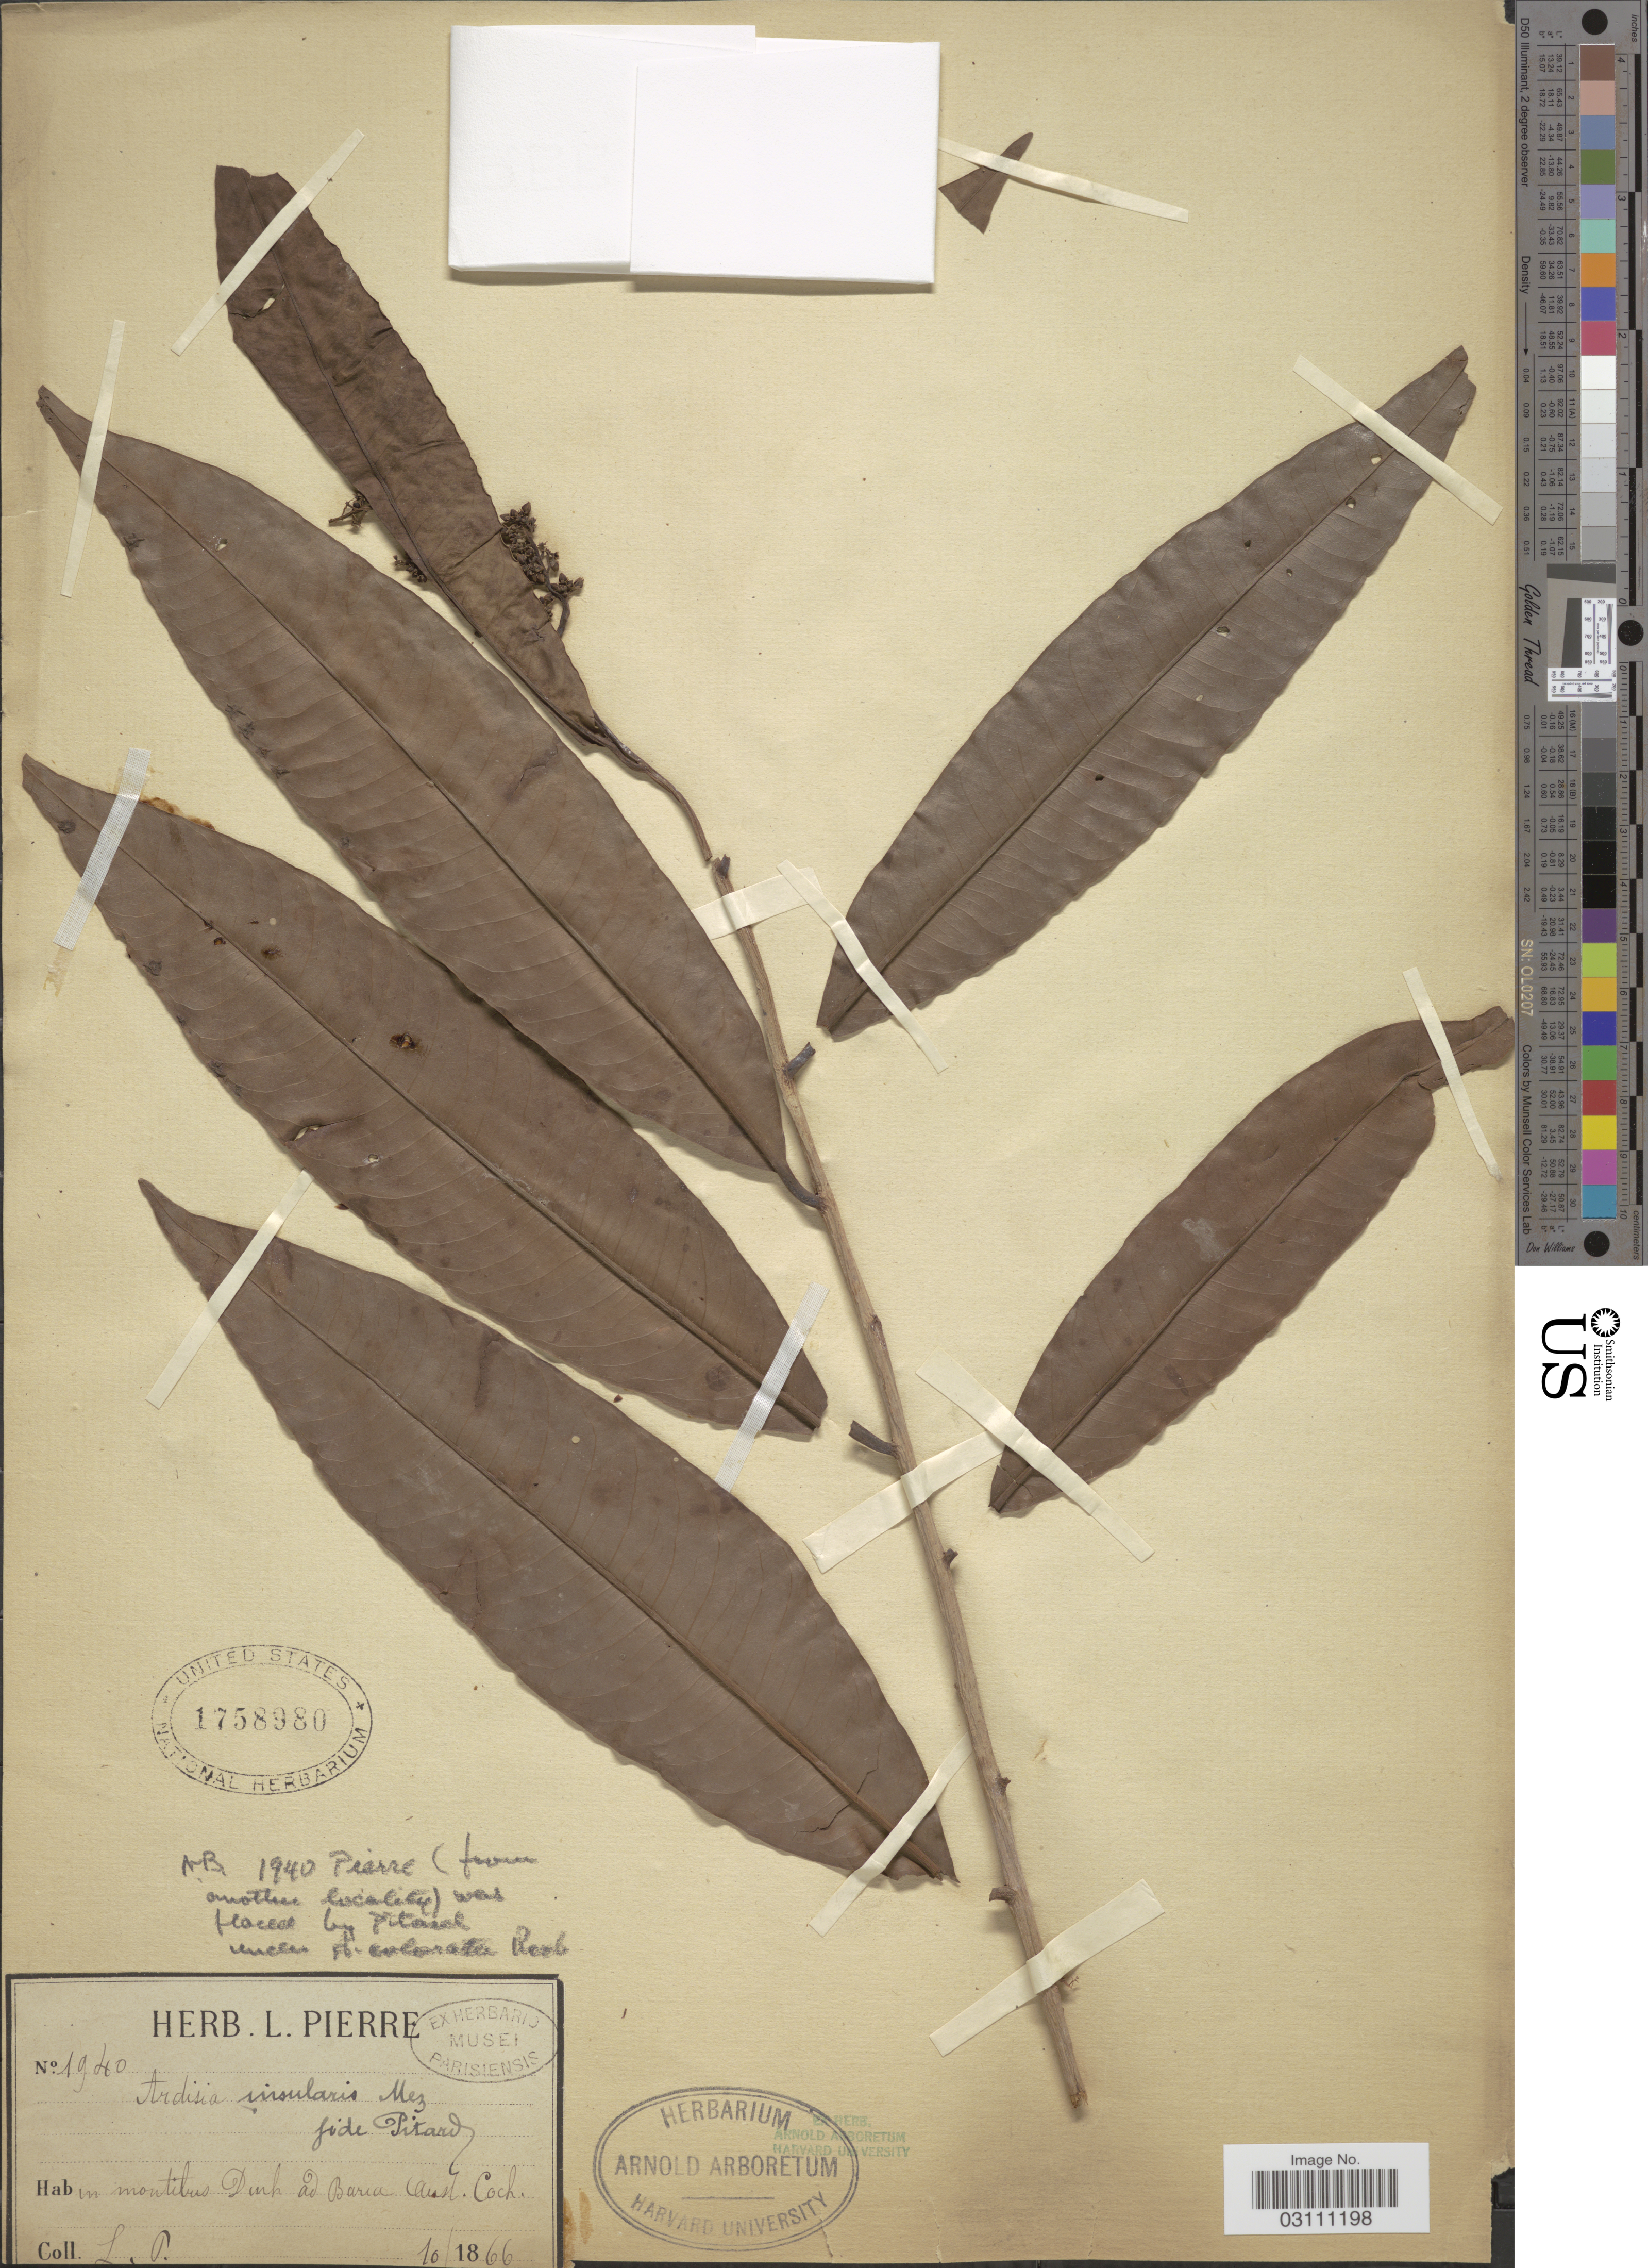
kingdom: Plantae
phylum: Tracheophyta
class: Magnoliopsida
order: Ericales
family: Primulaceae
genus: Ardisia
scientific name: Ardisia colorata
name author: Roxb.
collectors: L. Pierre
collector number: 1940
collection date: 1866-10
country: Vietnam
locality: In montibus Dinh ad Baria Aust. Coch.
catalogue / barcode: US 1758980